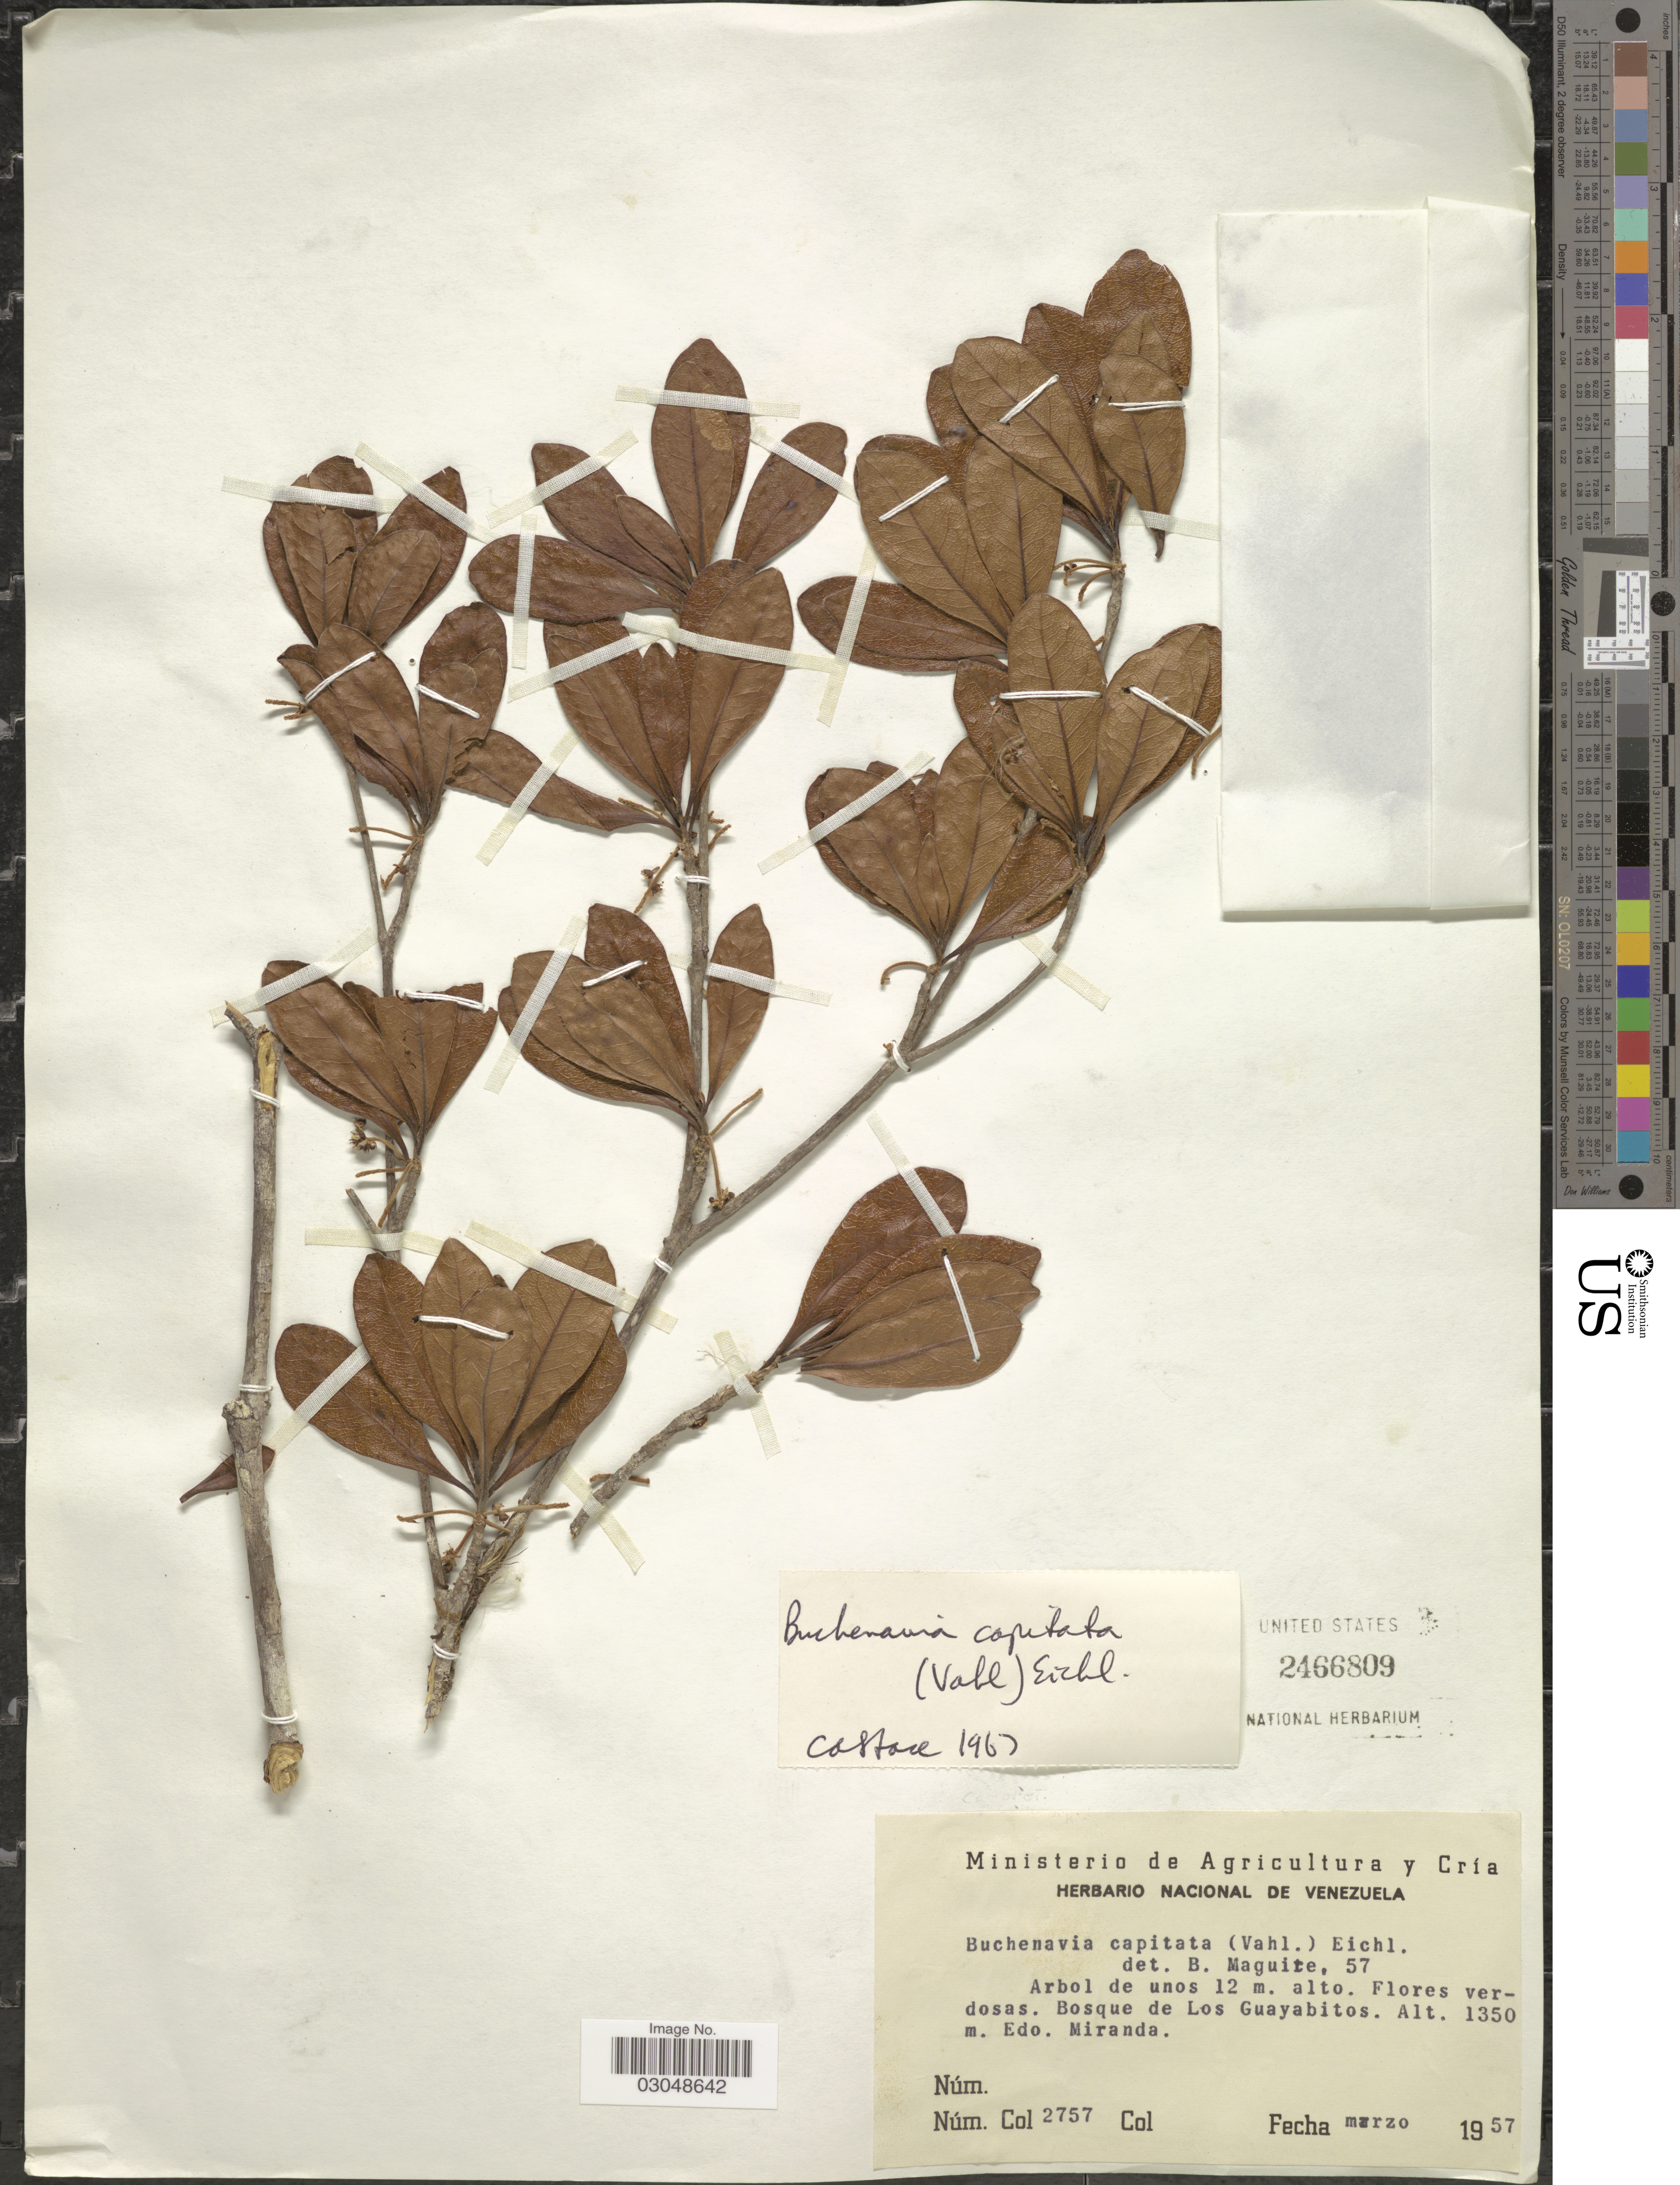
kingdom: Plantae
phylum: Tracheophyta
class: Magnoliopsida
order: Myrtales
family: Combretaceae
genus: Terminalia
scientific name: Terminalia tetraphylla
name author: (Aubl.) Gere & Boatwr.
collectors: ex herb. Nacional De Venezuela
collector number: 2757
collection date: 1957-03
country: Venezuela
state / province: Miranda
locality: Bosque de Los Guayabitos.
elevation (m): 1350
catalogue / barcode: US 2466809